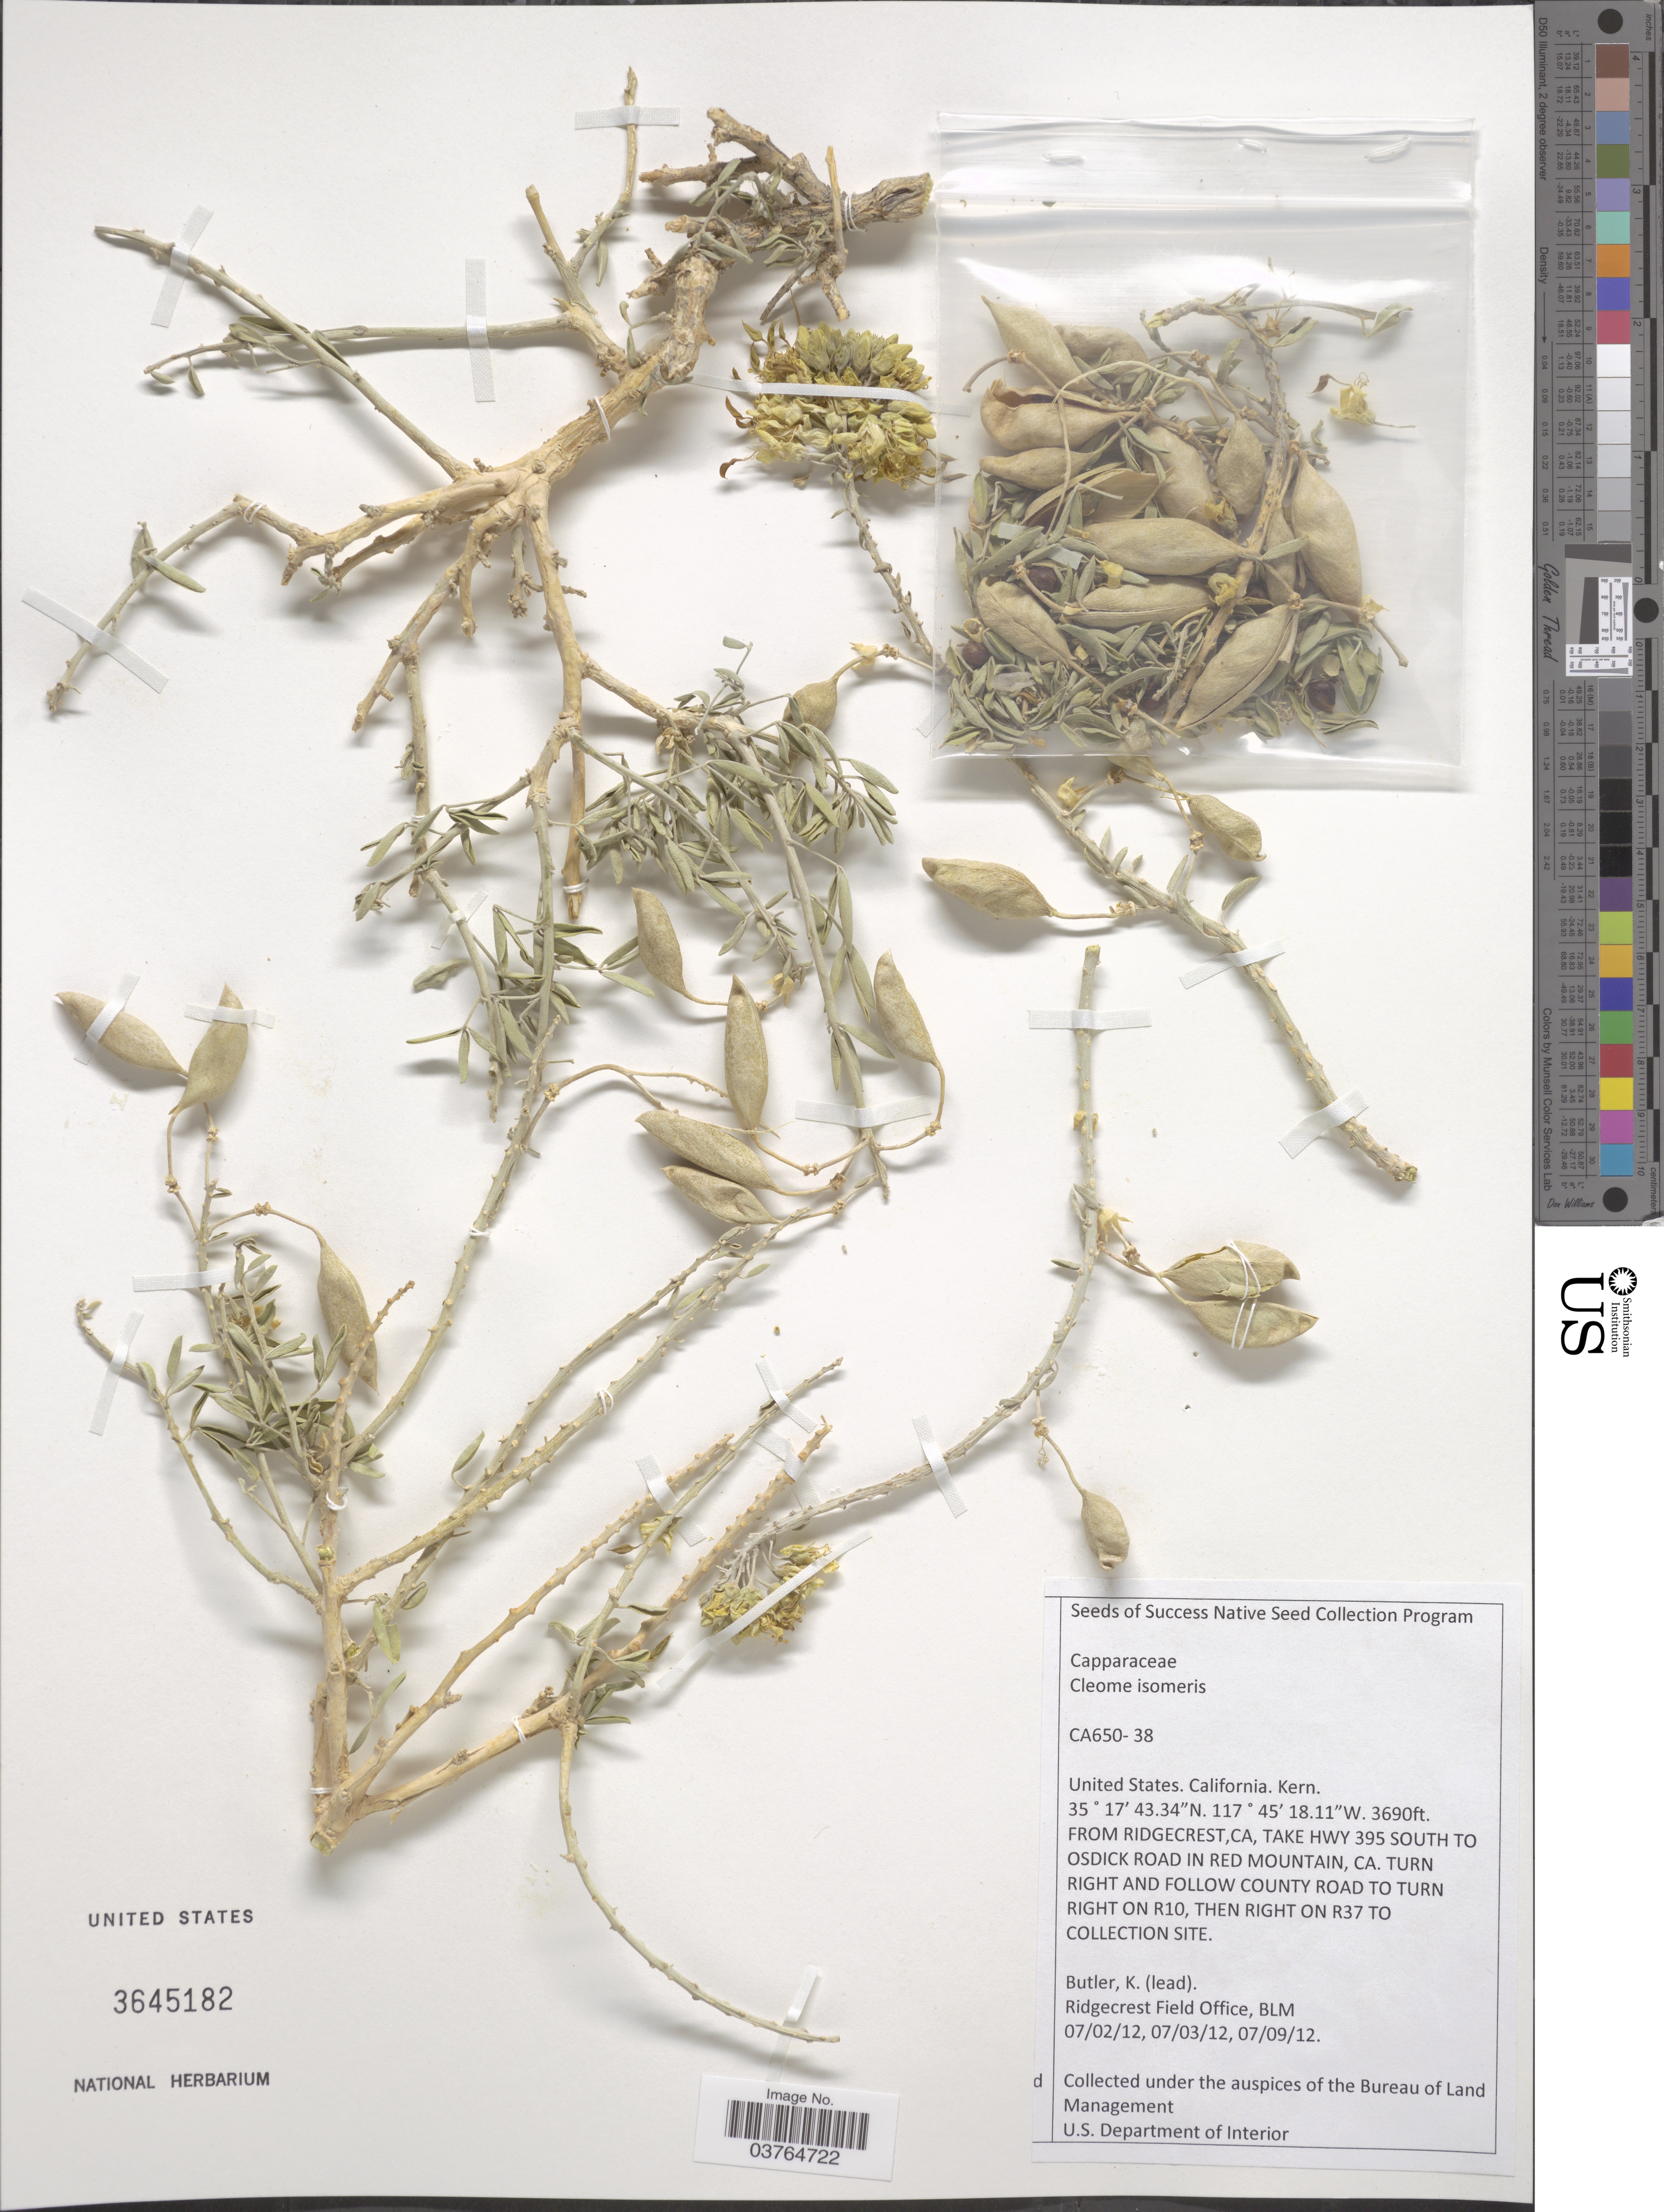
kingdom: Plantae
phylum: Tracheophyta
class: Magnoliopsida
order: Brassicales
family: Cleomaceae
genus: Cleomella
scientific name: Cleomella arborea var. angustata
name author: (Parish) Roalson & J.C. Hall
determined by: Strong, Mark T., (BOT), Smithsonian Institution - National Museum of Natural History (UNITED STATES)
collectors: K. Butler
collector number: CA650-38?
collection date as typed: Transcribed d/m/y: 2/7/12 to 9/7/12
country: United States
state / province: California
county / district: Kern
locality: Kern. From Ridgecrest, CA, take hwy 395 south to Osdick road in Red Mountain, Ca. Turn Right and follow County Road to Turn right on R10, Then right on R37 to Collection Site.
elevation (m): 1125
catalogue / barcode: US 3645182